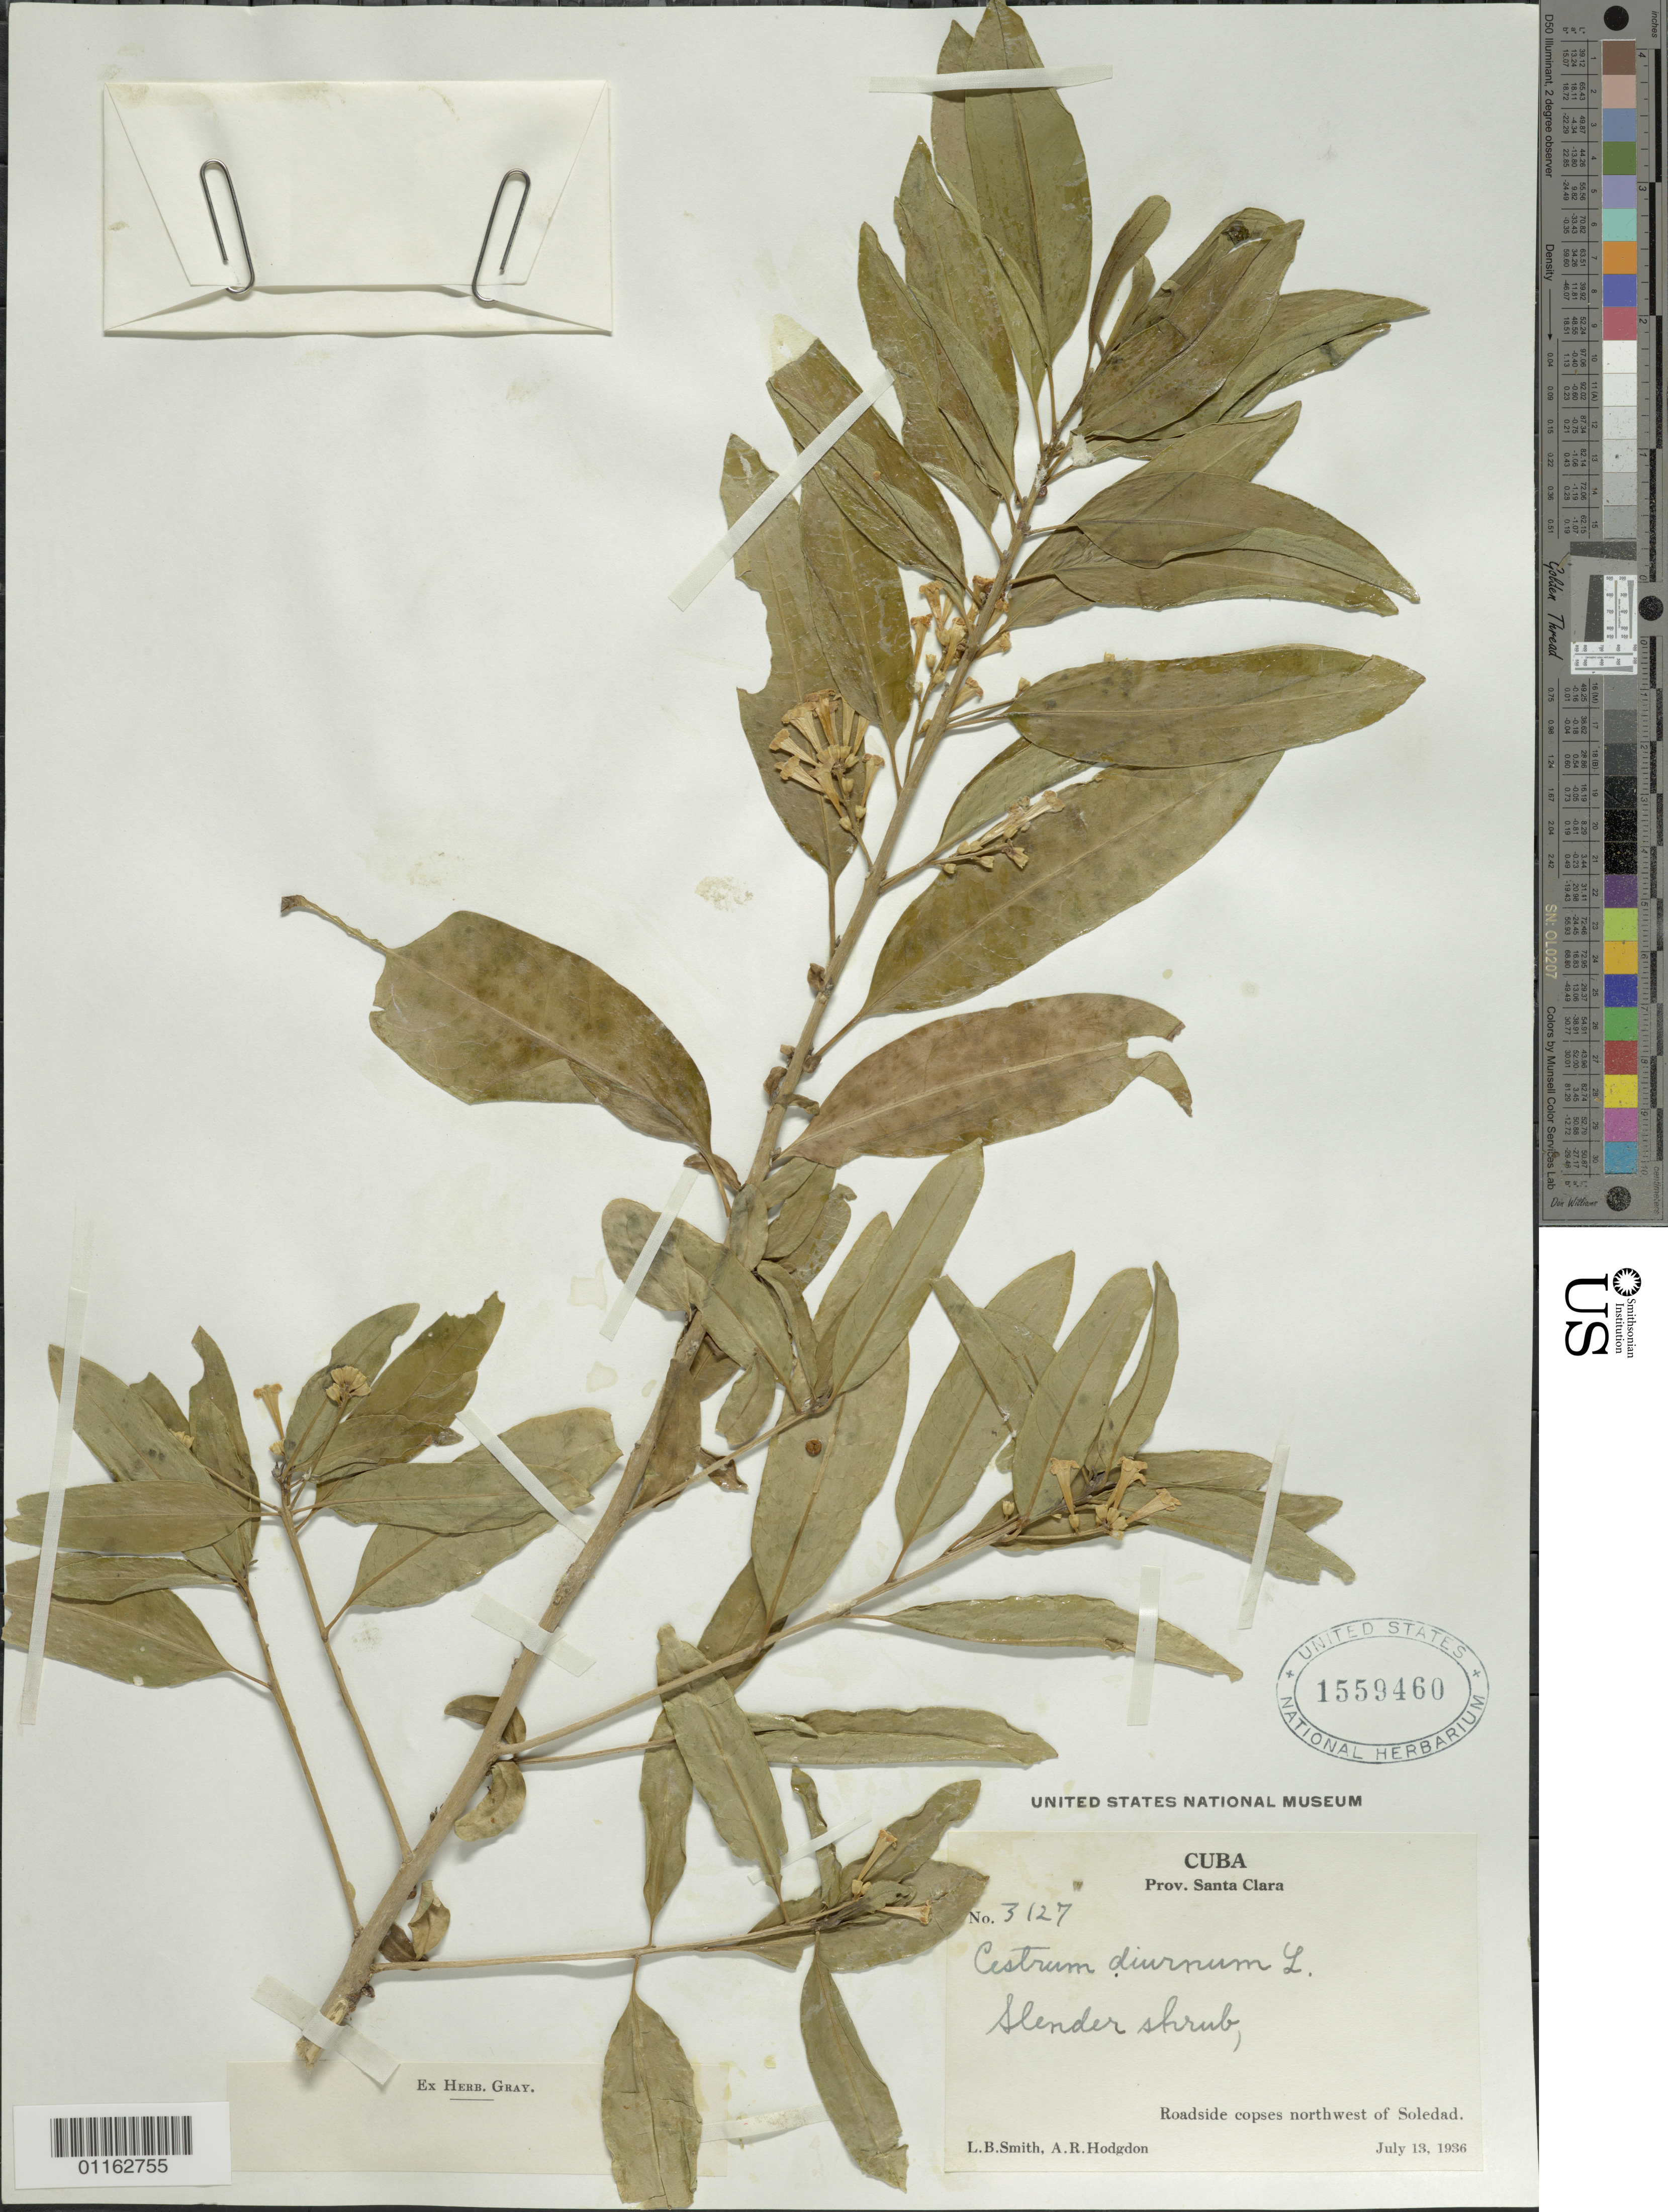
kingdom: Plantae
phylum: Tracheophyta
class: Magnoliopsida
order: Solanales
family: Solanaceae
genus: Cestrum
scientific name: Cestrum diurnum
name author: L.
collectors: L. Smith & A. R. Hodgdon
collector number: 3127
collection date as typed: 13 Jun 1936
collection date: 1936-06-13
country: Cuba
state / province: Villa Clara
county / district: Santa Clara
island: Cuba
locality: Roadside copses NW of Soledad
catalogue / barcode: US 1559460